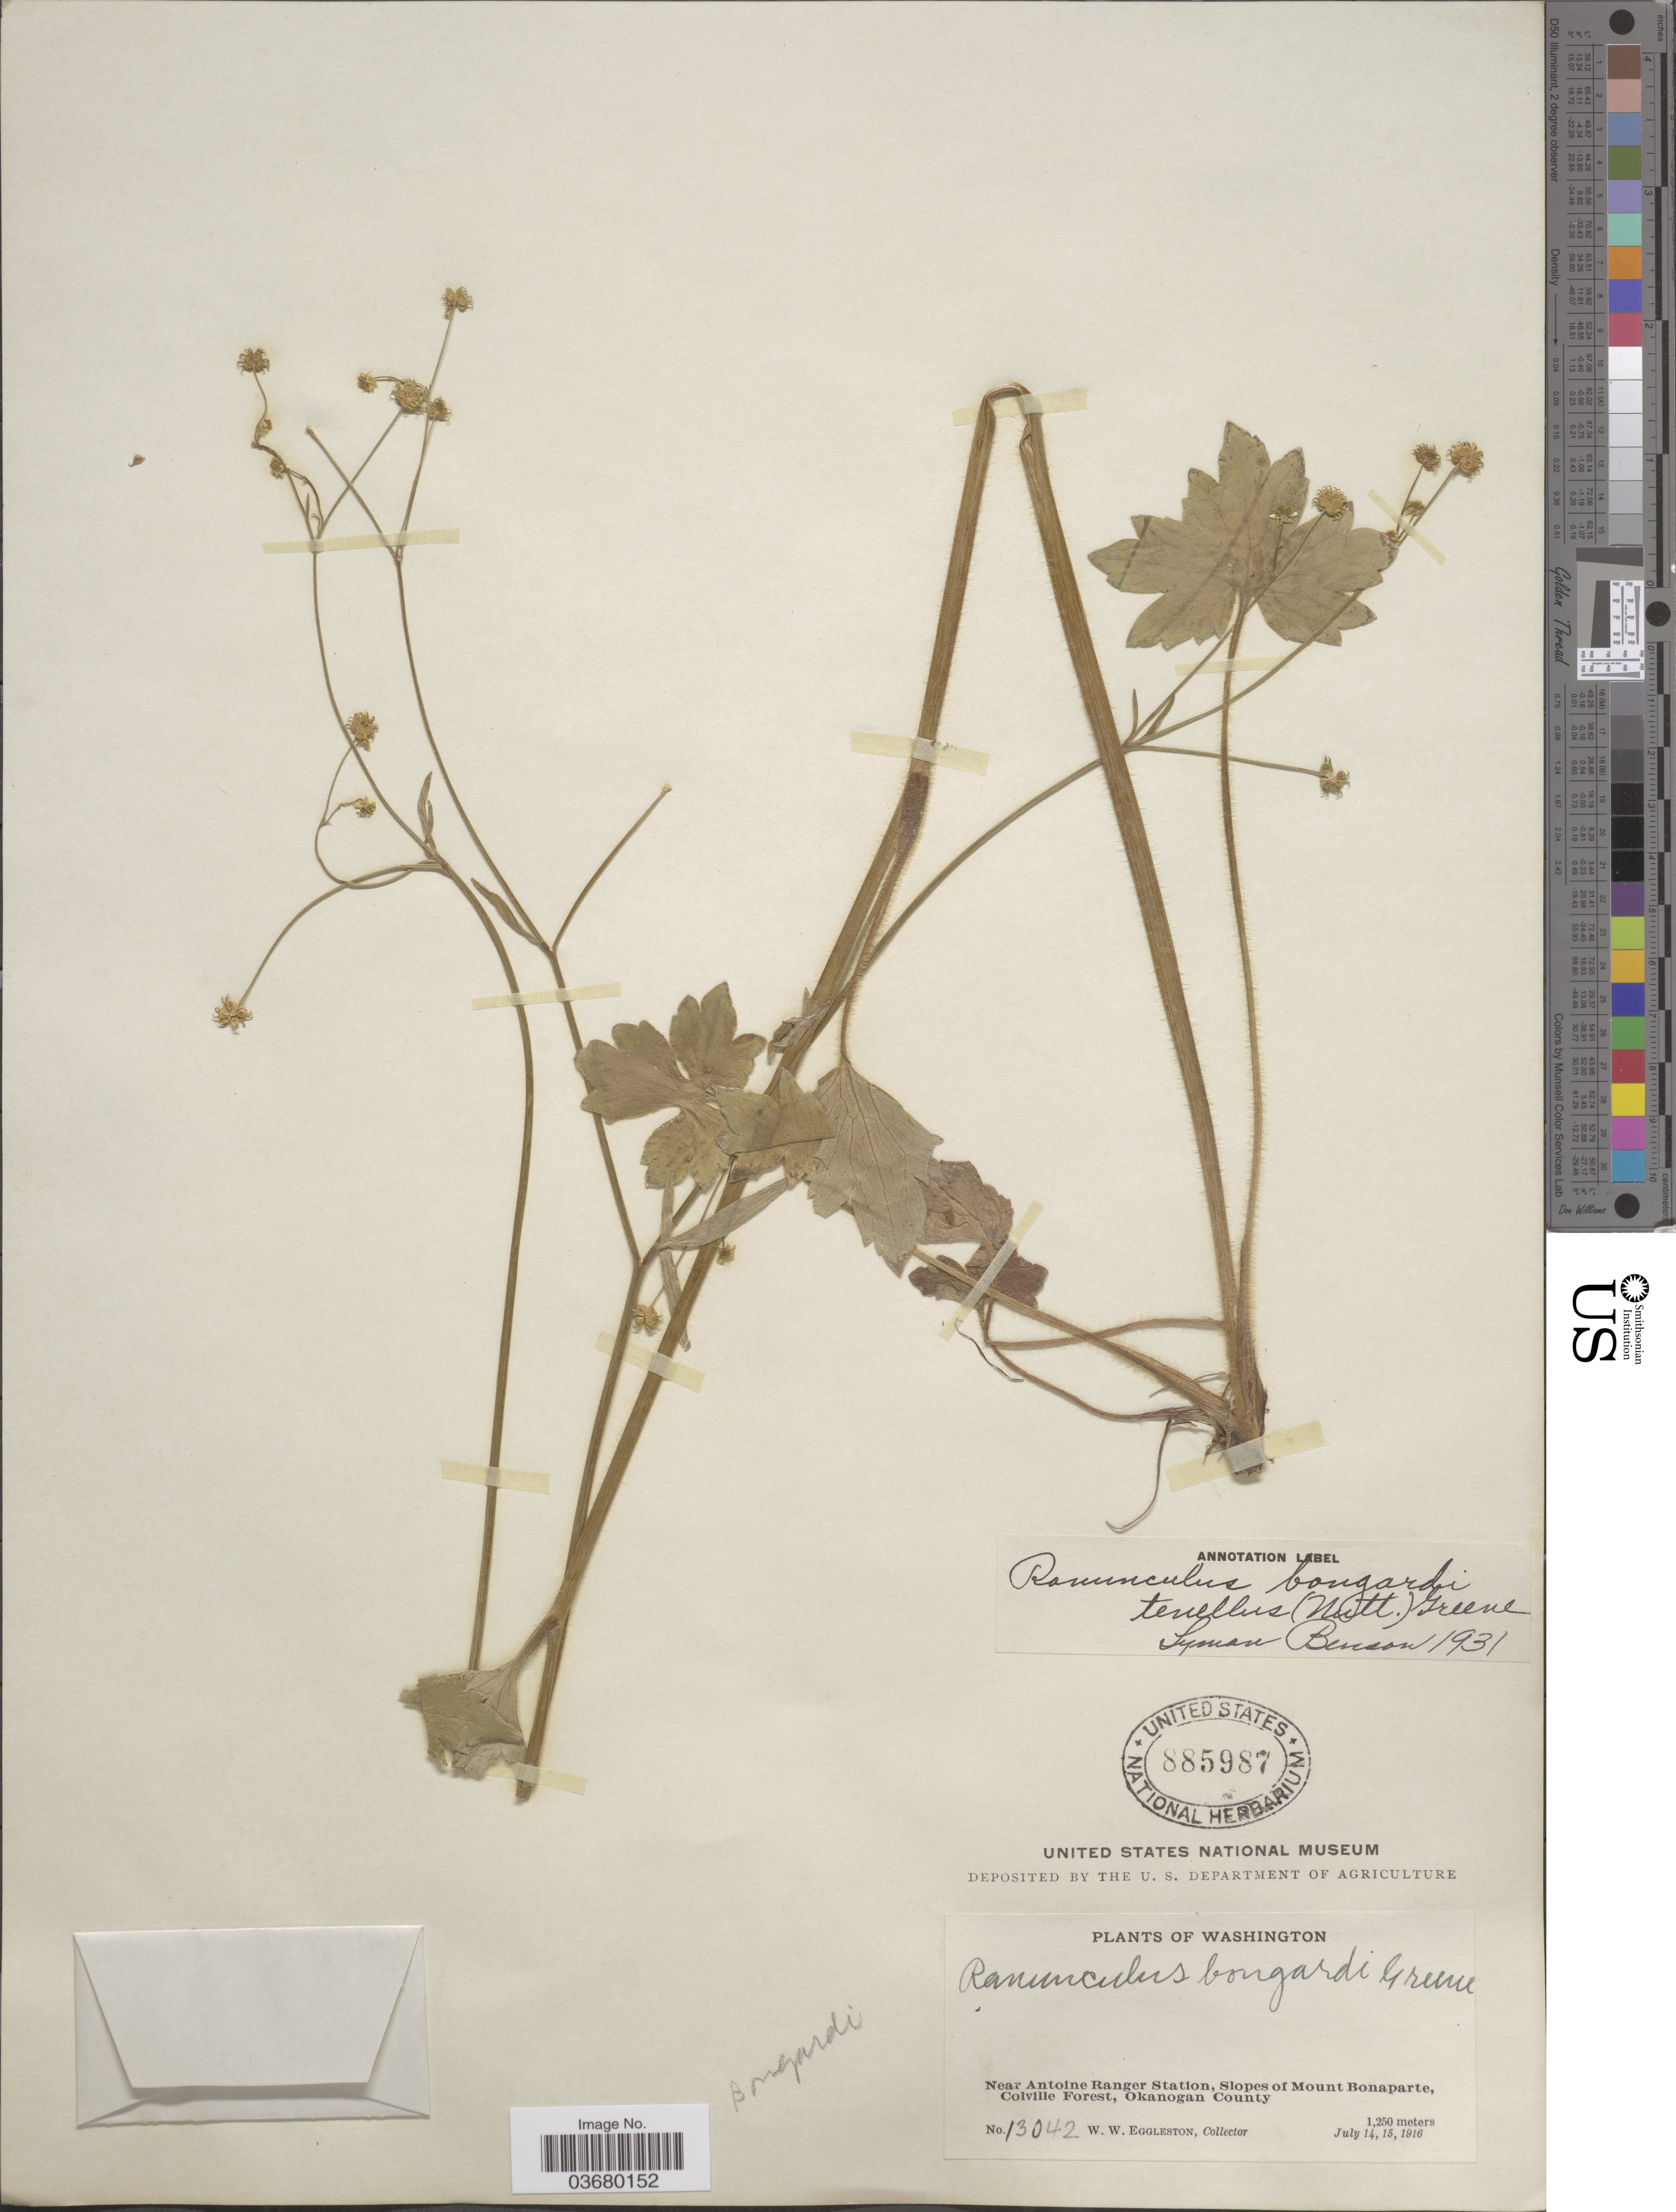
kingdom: Plantae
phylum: Tracheophyta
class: Magnoliopsida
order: Ranunculales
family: Ranunculaceae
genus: Ranunculus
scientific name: Ranunculus bongardii var. tenellus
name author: (A. Gray) Greene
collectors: W. W. Eggleston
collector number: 13042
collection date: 1916-07-14/1916-07-15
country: United States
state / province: Washington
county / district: Okanogan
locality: Near Antoine Ranger Station, Slopes of Mount Bonaparte, Colville Forest, Okanogan County.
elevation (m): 1250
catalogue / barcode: US 885987